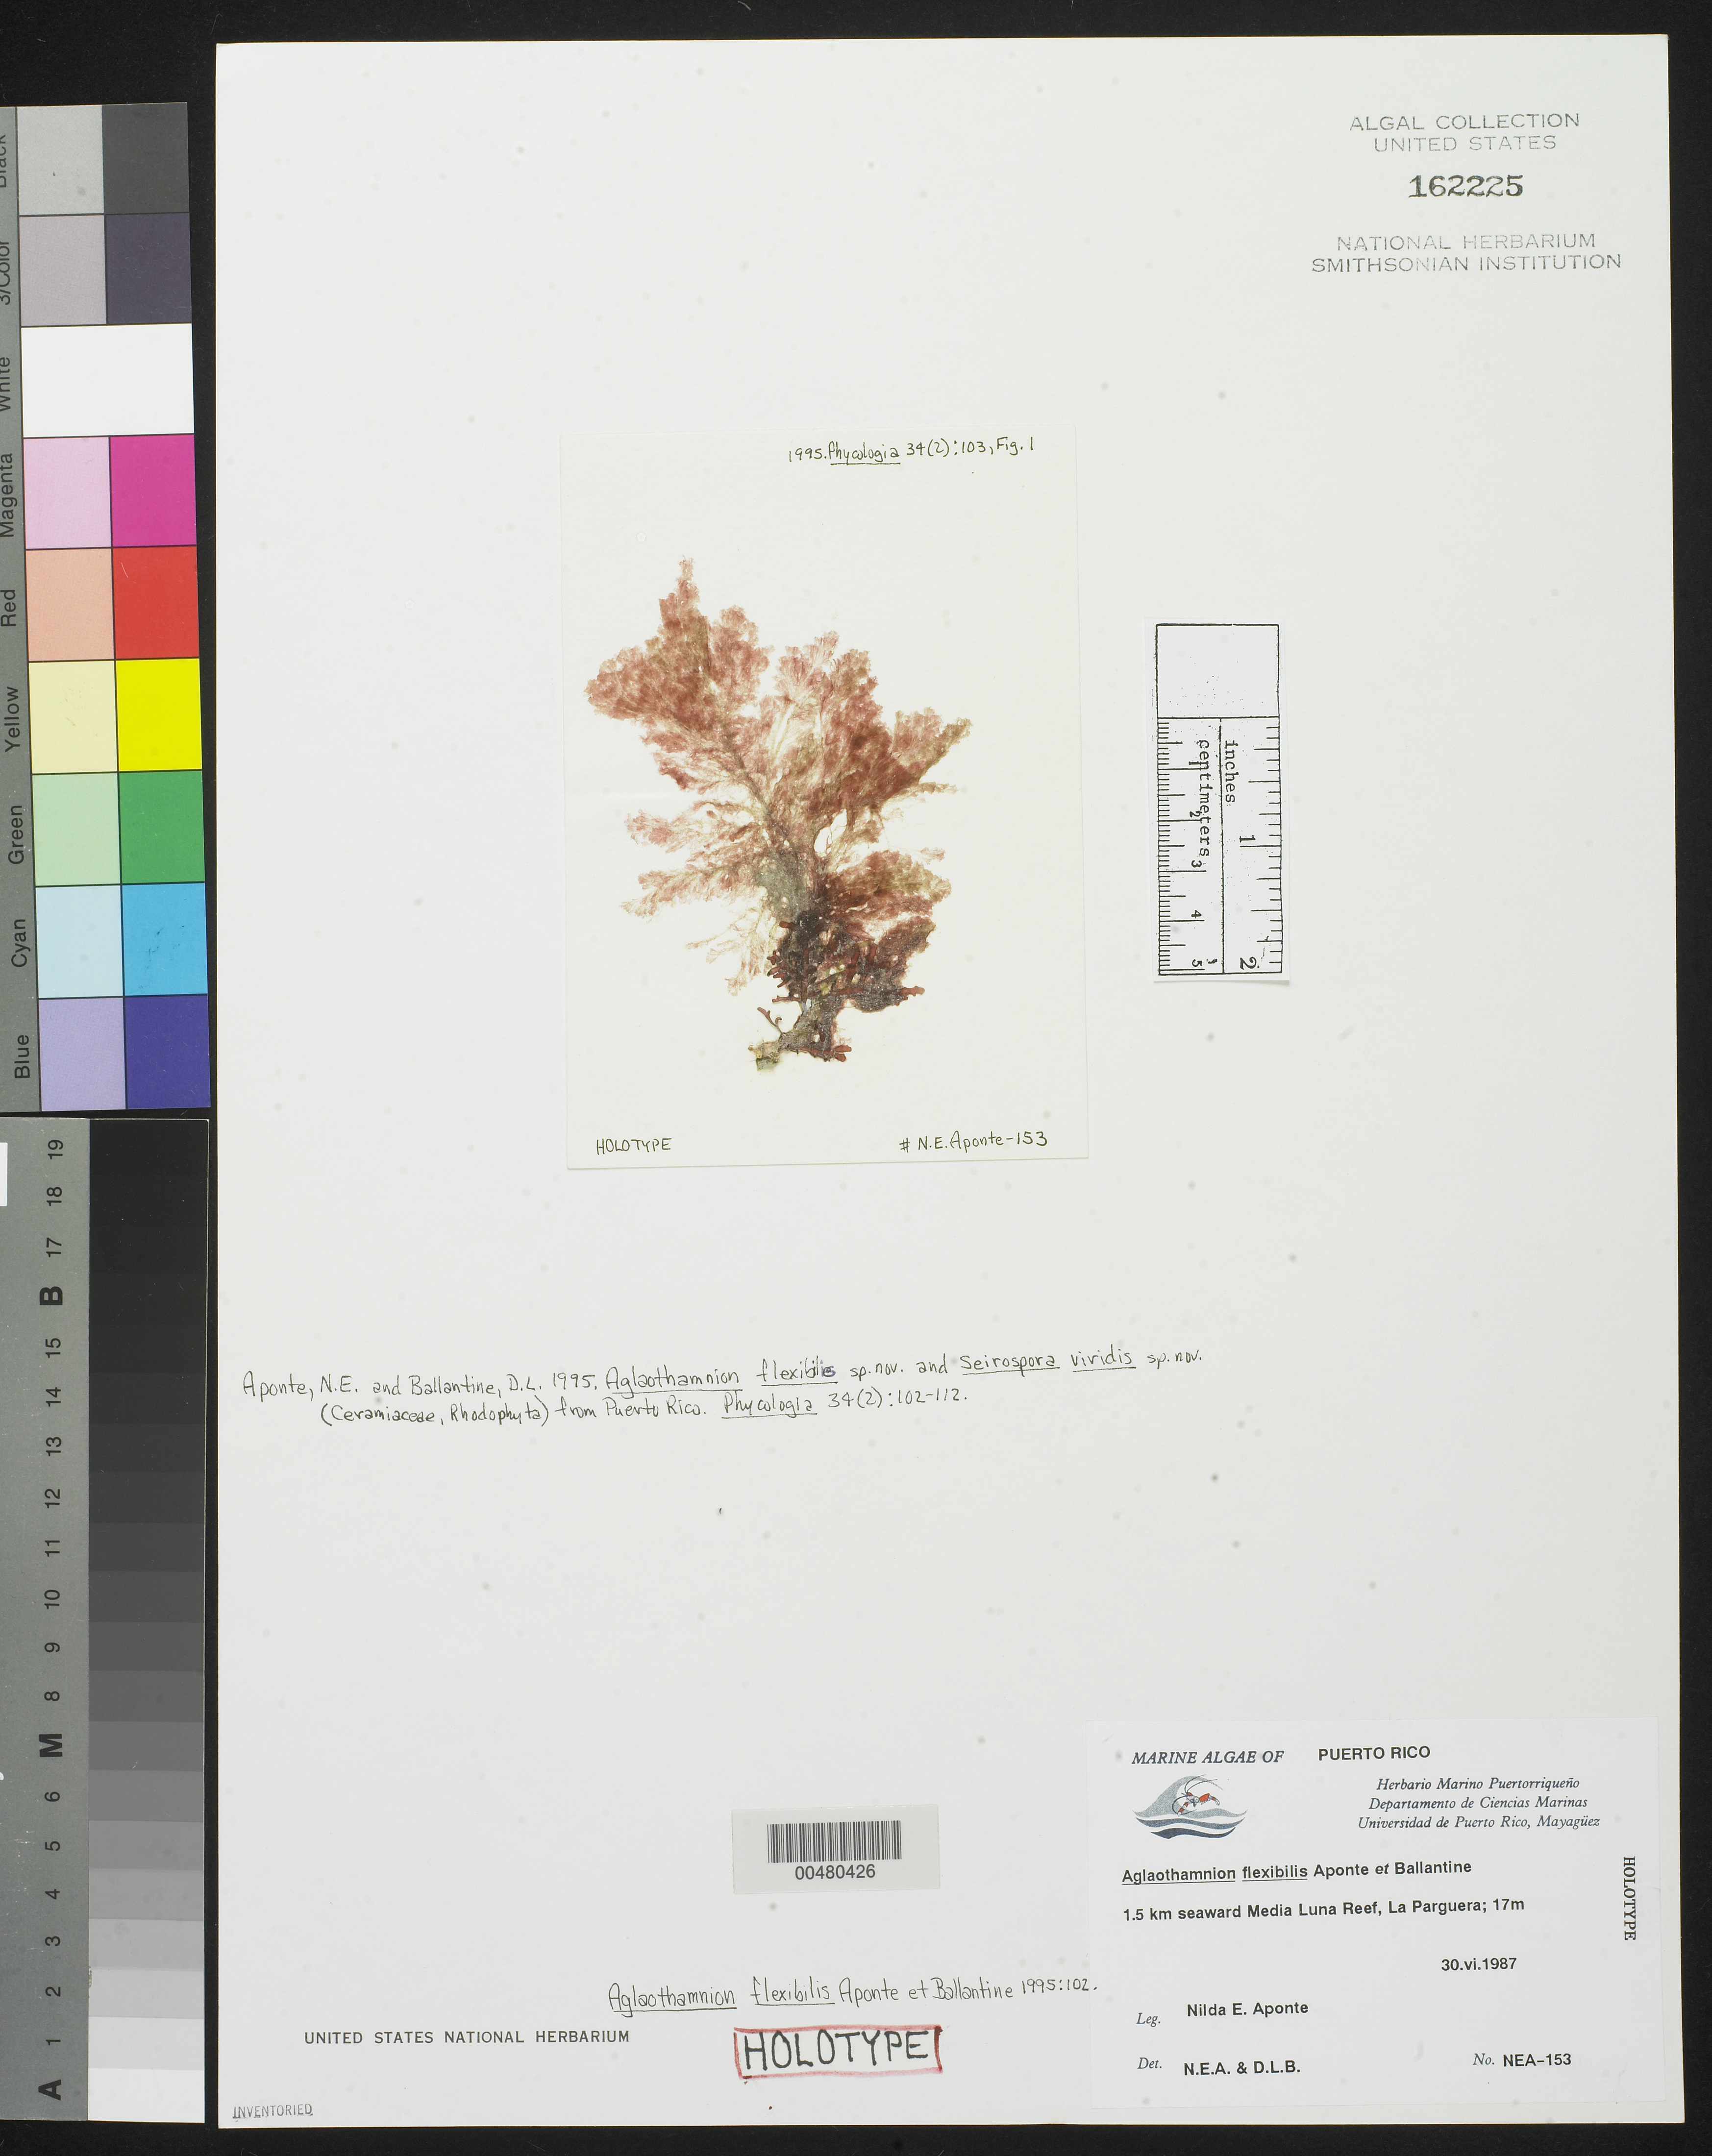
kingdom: Plantae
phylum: Rhodophyta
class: Florideophyceae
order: Ceramiales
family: Callithamniaceae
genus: Aglaothamnion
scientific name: Aglaothamnion flexibilis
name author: N.E.Aponte & D.L. Ballant.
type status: Holotype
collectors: N. E. Aponte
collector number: NEA-153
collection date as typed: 30 Jun 1987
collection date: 1987-06-30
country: Puerto Rico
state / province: Lajas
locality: Media Luna Reef, La Parguera.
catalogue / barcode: US 162225